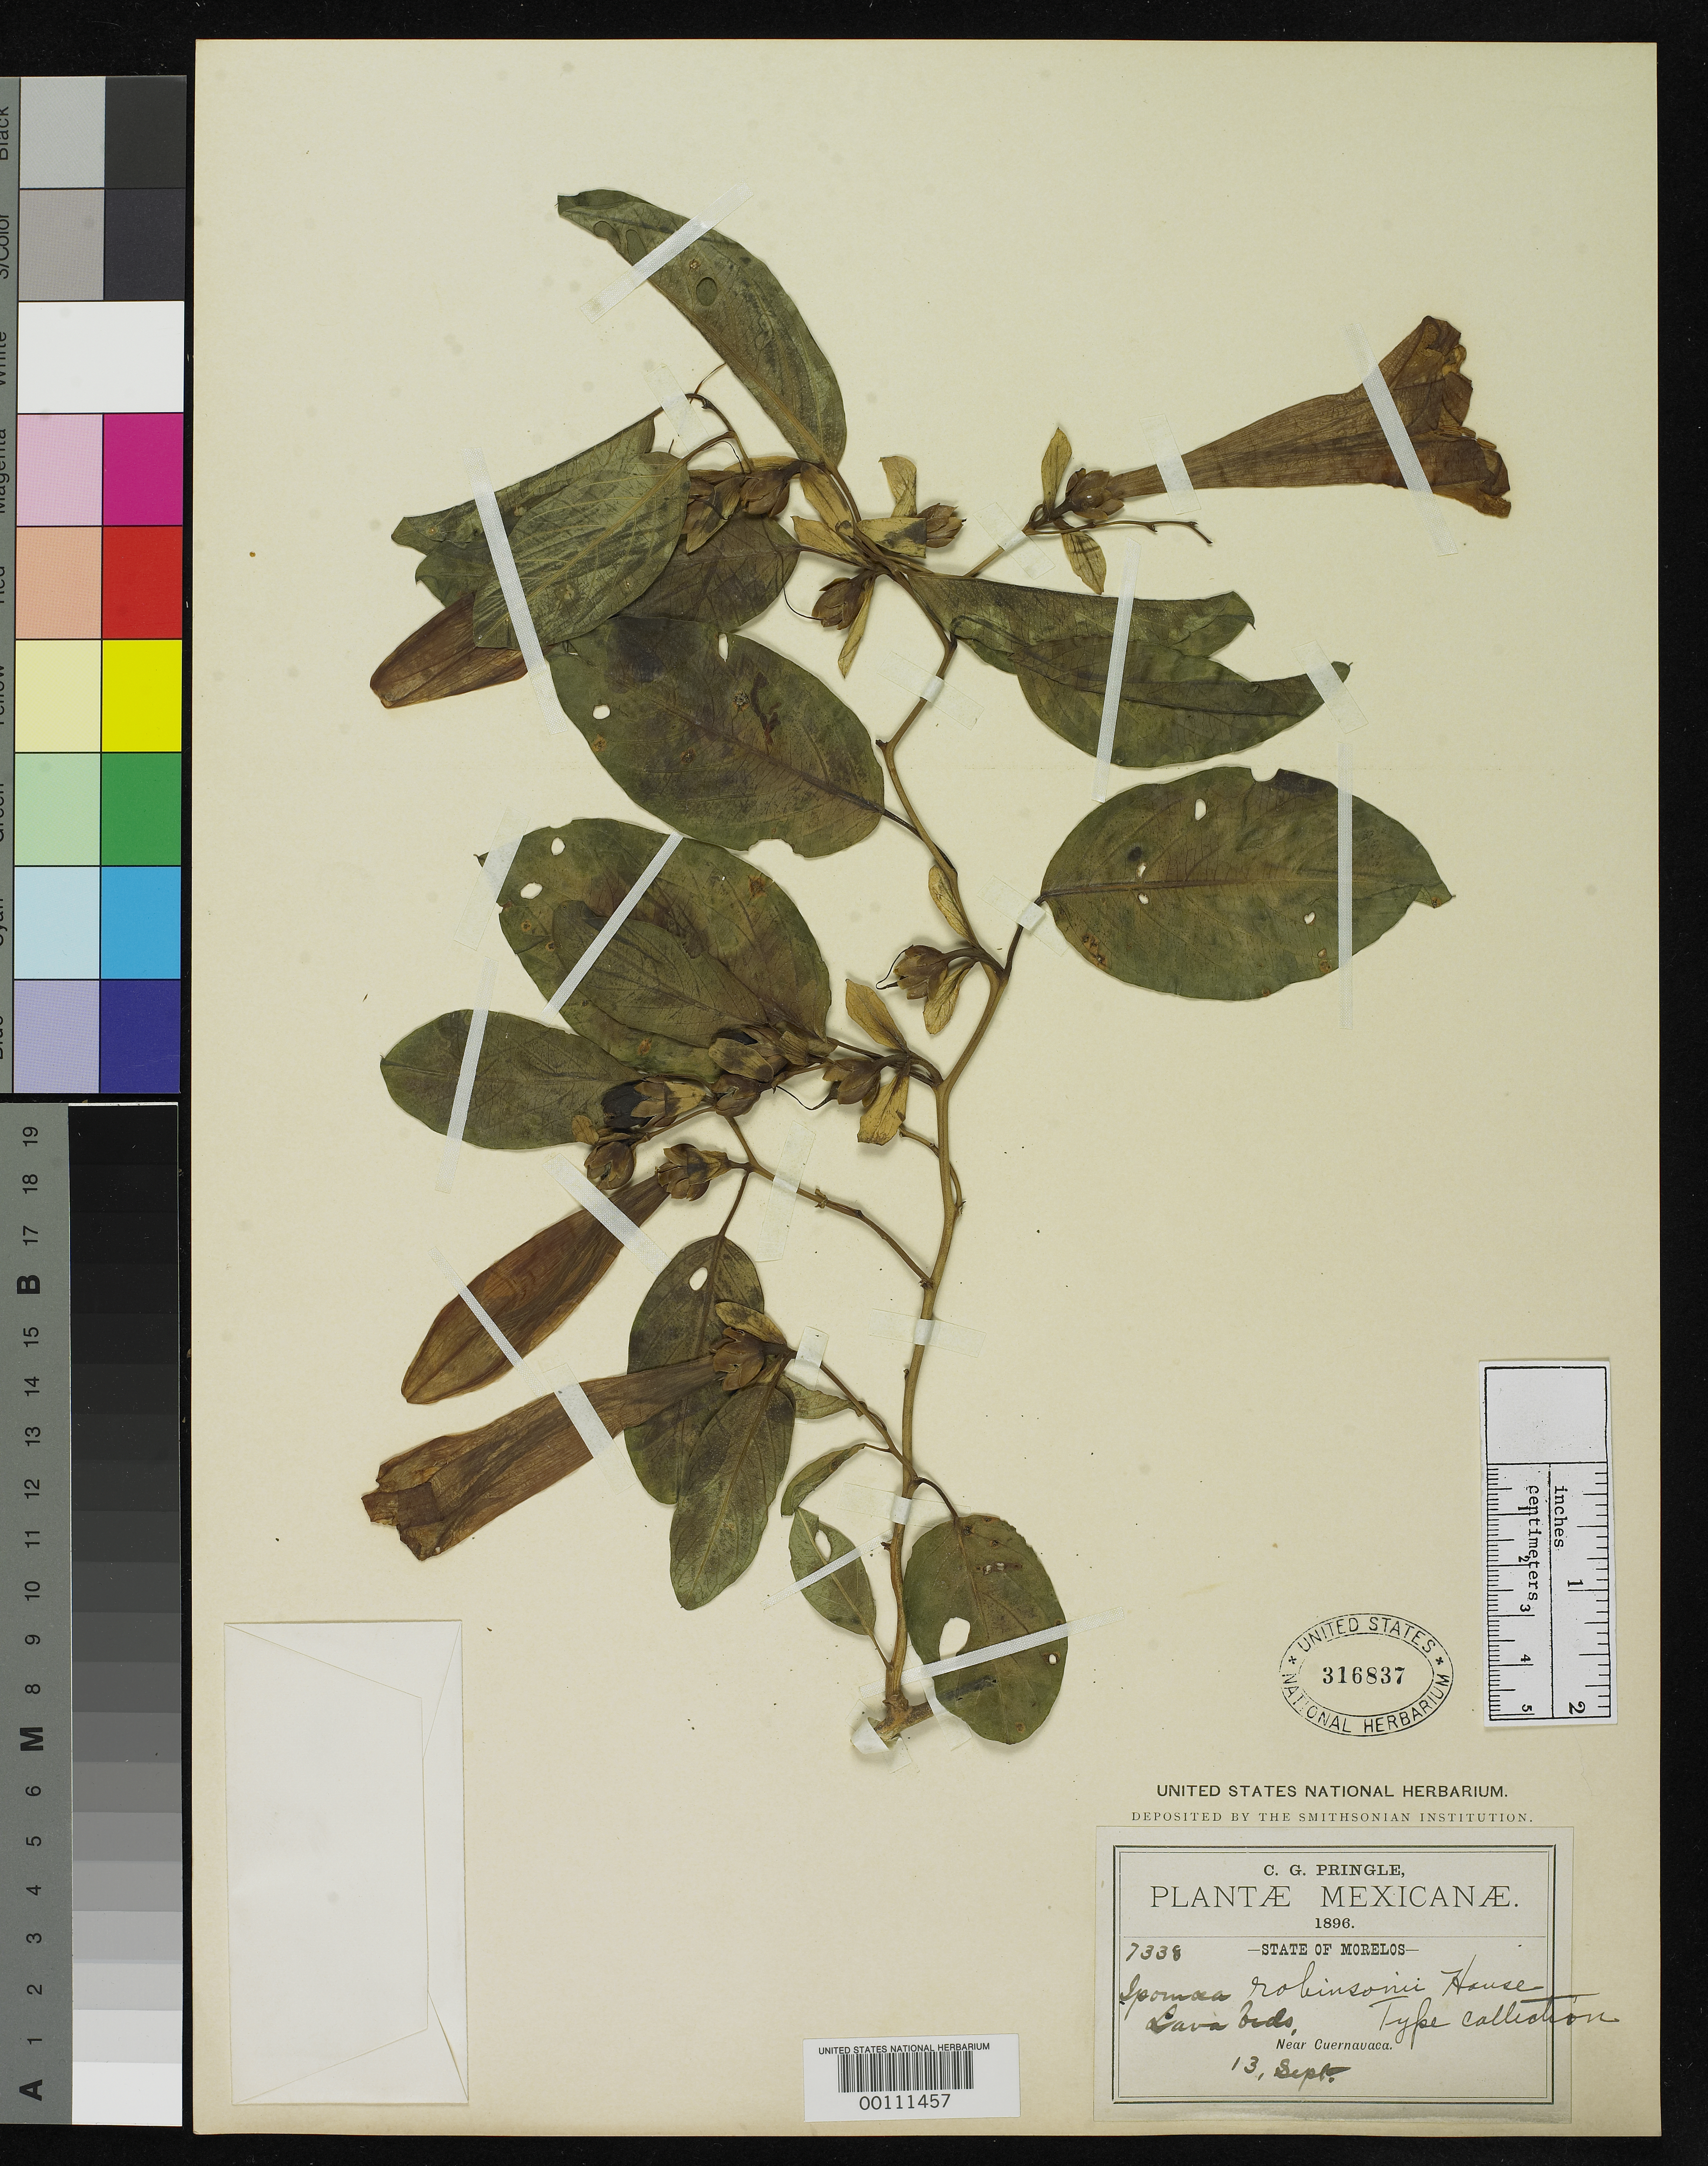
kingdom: Plantae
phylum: Tracheophyta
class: Magnoliopsida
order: Solanales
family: Convolvulaceae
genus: Ipomoea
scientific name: Ipomoea robinsonii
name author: House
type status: Isotype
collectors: C. G. Pringle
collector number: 7338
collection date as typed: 13 Sep 1896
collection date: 1896-09-13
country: Mexico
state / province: Morelos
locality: Near Cuernavaca.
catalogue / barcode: US 316837